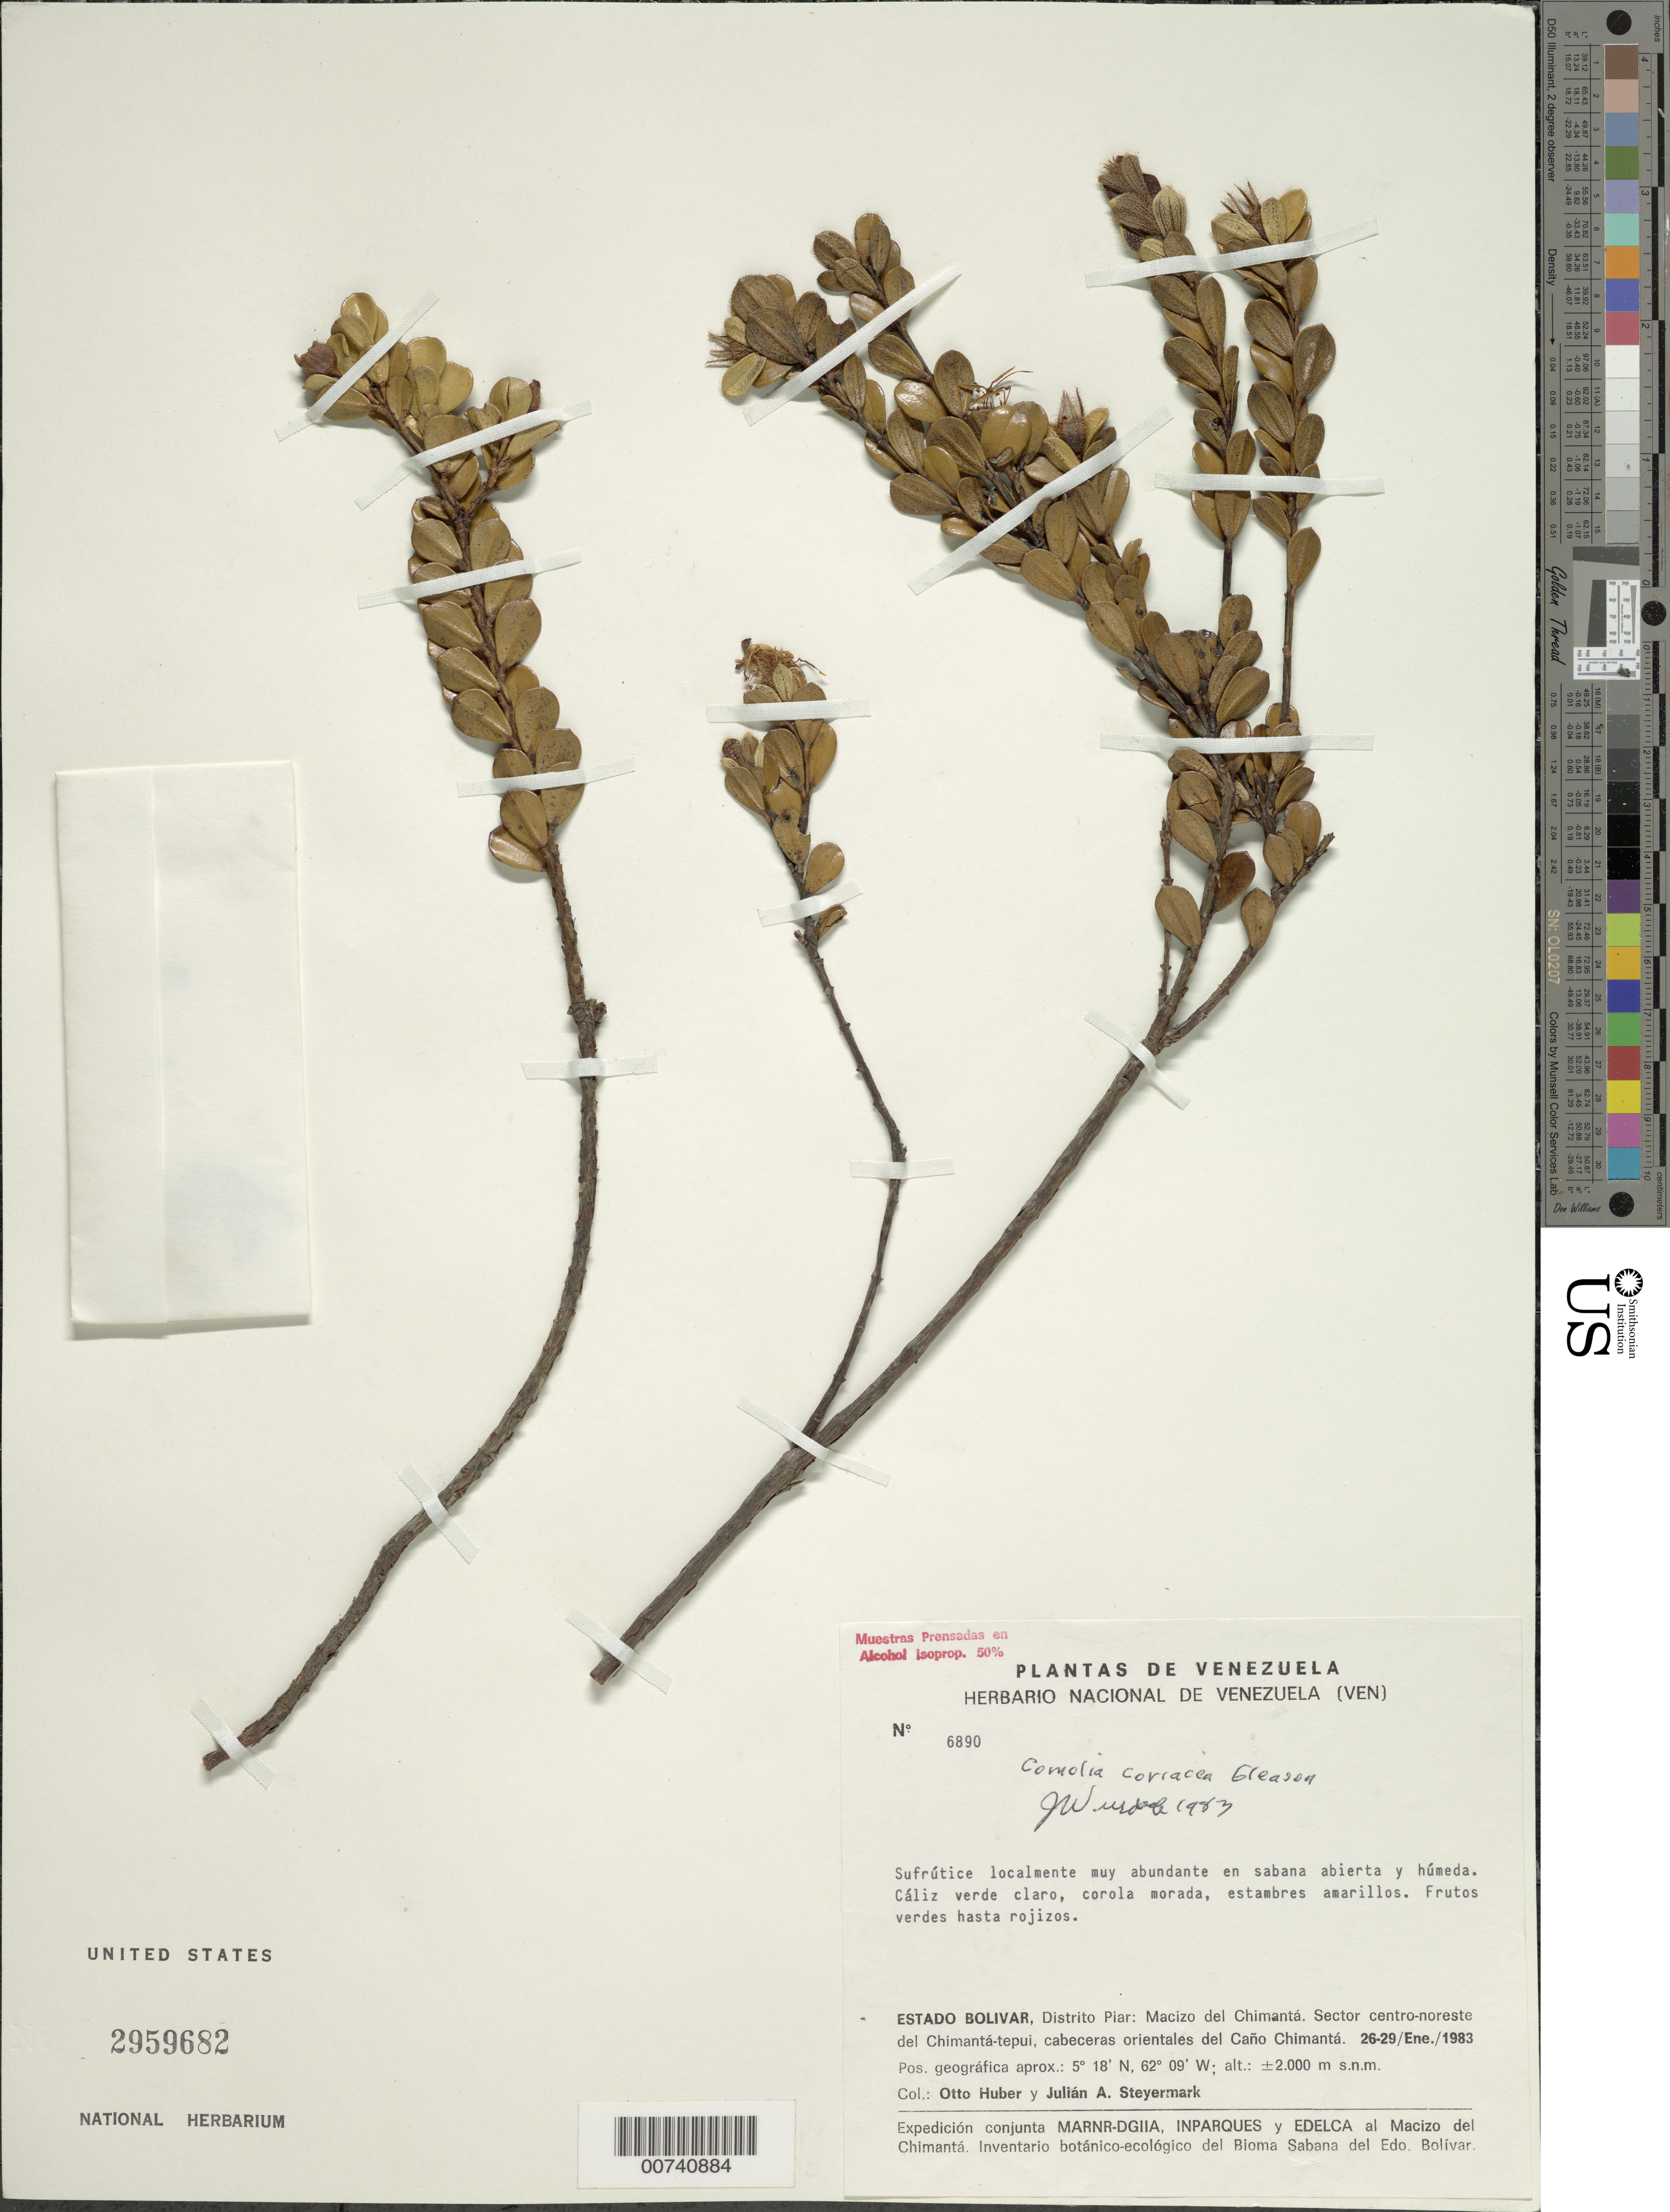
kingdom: Plantae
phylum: Tracheophyta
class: Magnoliopsida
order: Myrtales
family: Melastomataceae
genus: Comoliopsis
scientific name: Comoliopsis coriacea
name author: (Gleason) M.J. Rocha & P.J.F. Guim.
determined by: Nunes da Silva, Diego, (RB), Jardim Botanico do Rio de Janeiro - Herbario (BRAZIL)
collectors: O. Huber & J. Steyermark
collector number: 6890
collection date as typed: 26-Jan-83 to 29-Jan-83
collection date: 1983-01-26/1983-01-29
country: Venezuela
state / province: Bolívar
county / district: Piar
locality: Macizo del Chimantá, NE Chimantá-tepuí, N del Río Chimantá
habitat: Open, humid savanna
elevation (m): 2000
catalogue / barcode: US 2959682